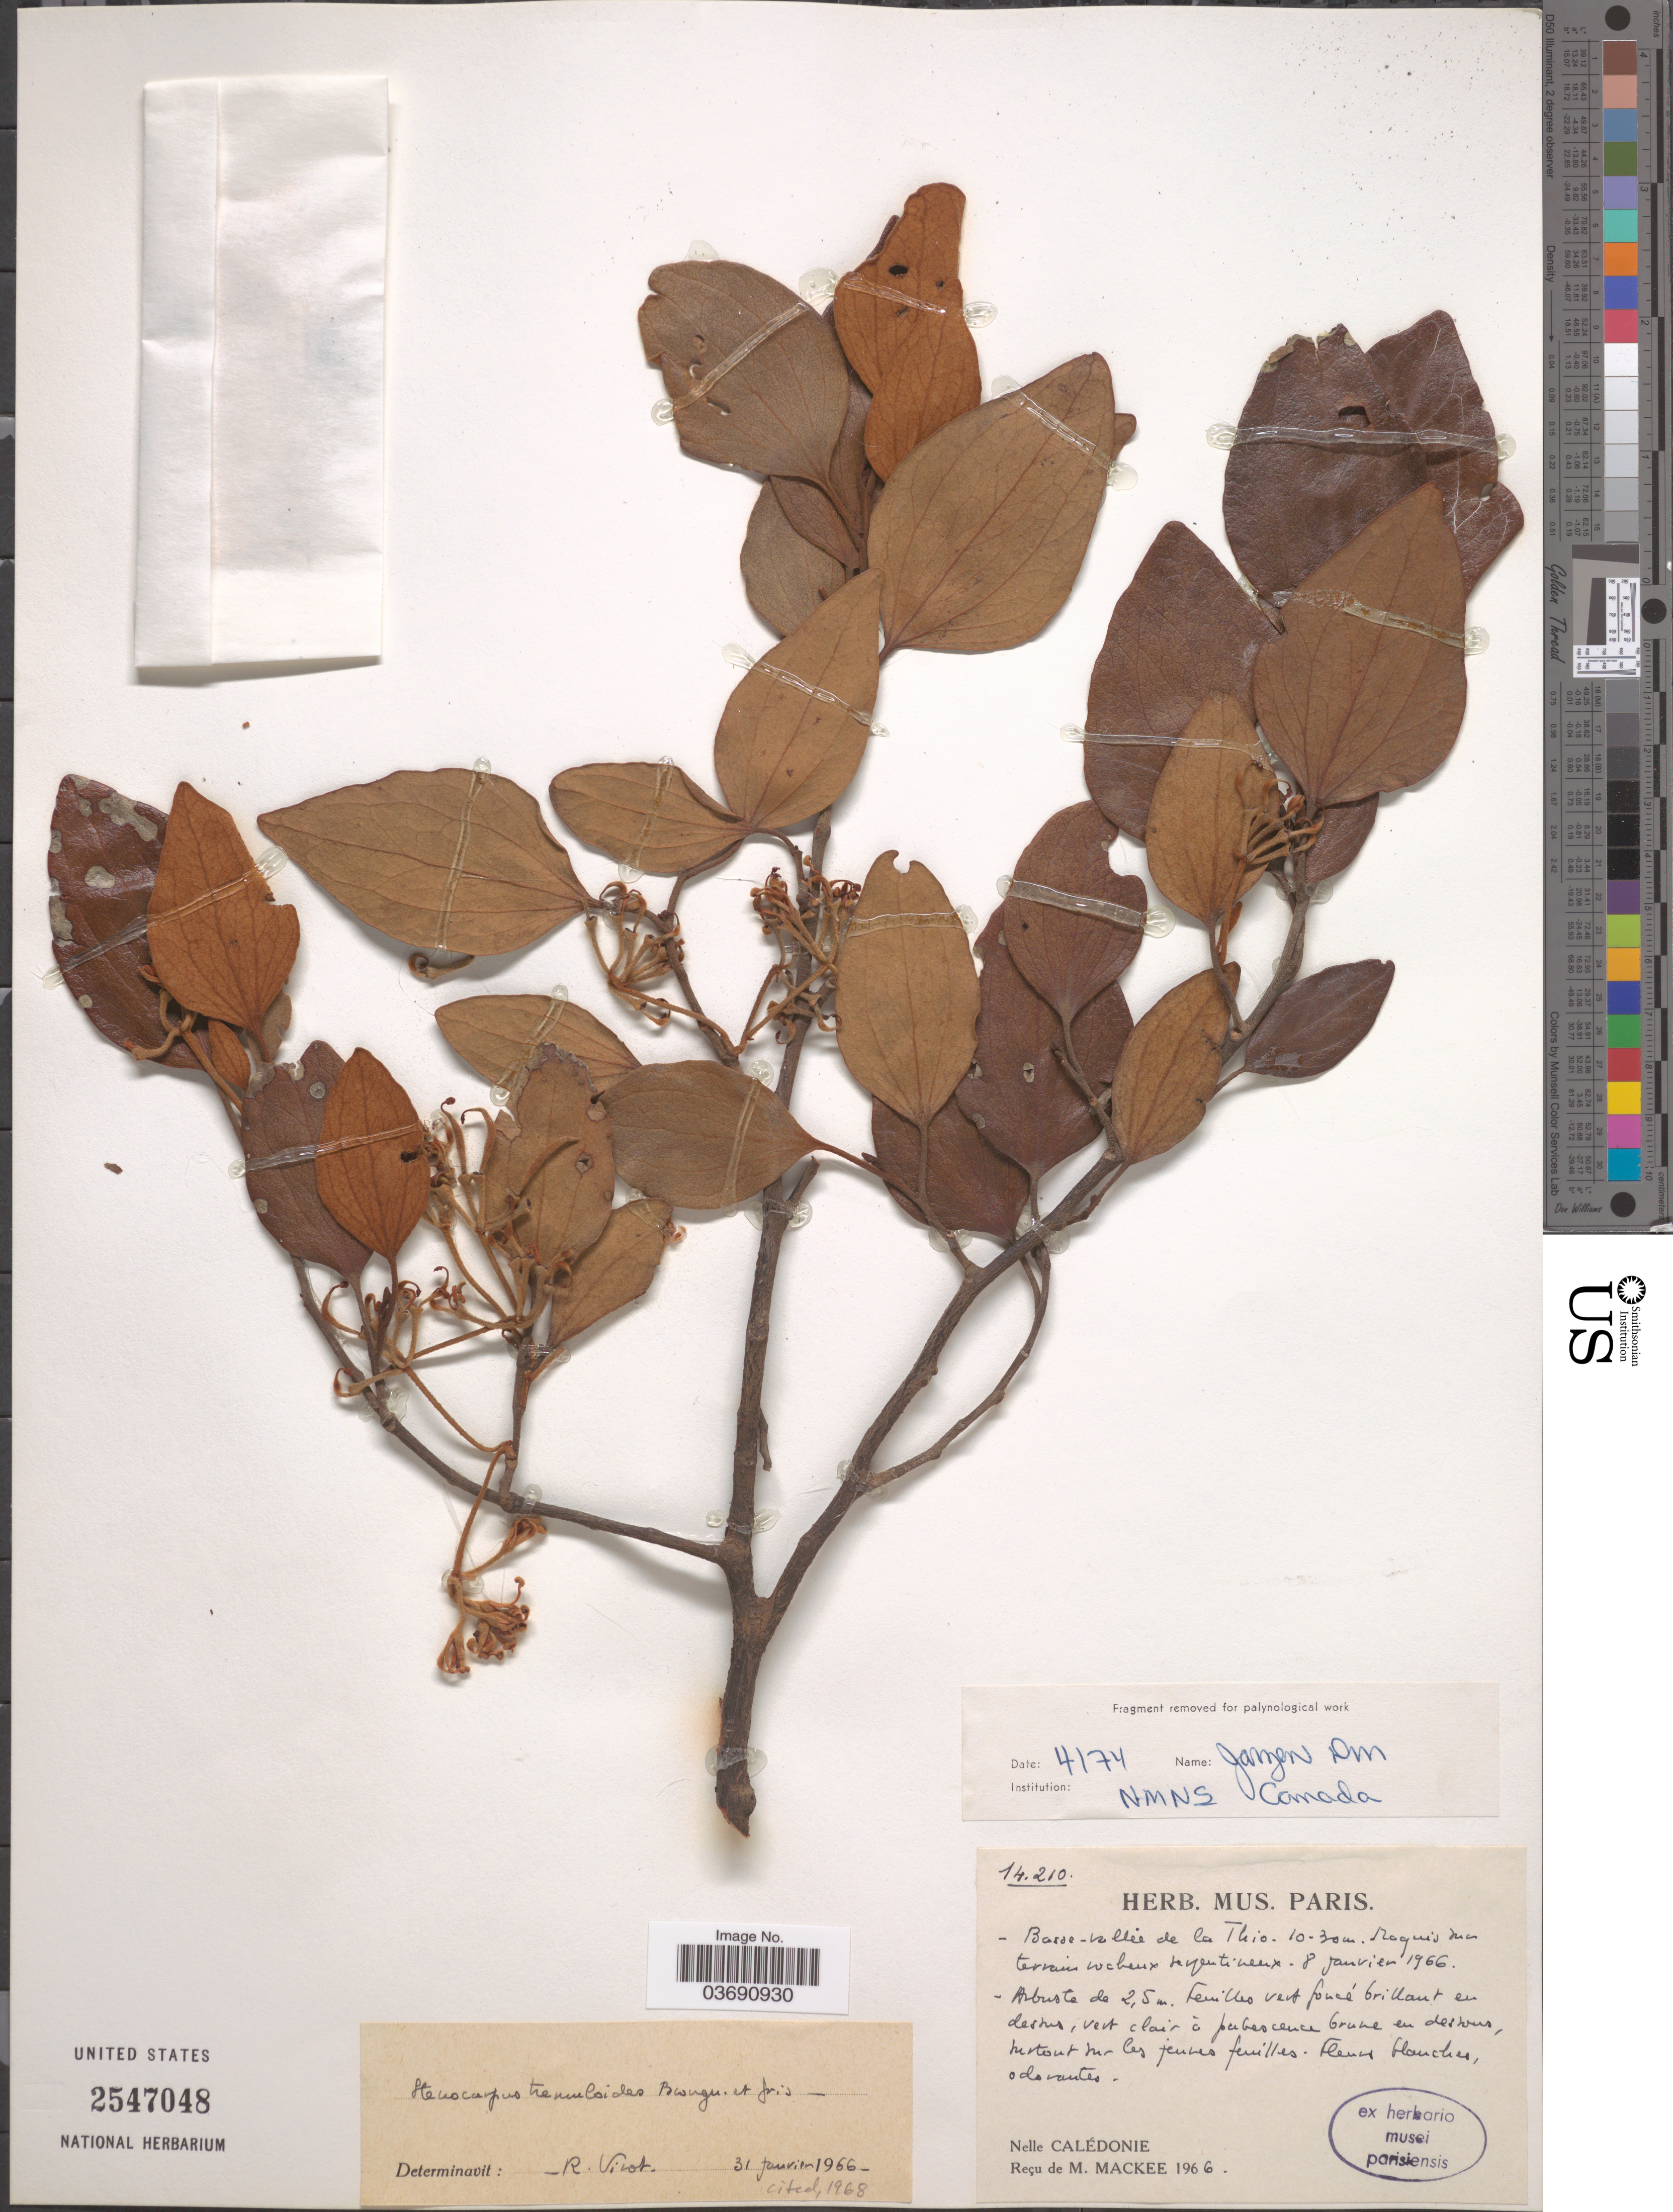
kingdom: Plantae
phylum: Tracheophyta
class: Magnoliopsida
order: Proteales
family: Proteaceae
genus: Stenocarpus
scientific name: Stenocarpus tremuloides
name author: Brongn. & Gris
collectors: M. Mackee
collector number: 14210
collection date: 1966-01-08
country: New Caledonia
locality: Basse-vallée de la Thio. Nelle Calédonie.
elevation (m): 10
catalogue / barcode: US 2547048